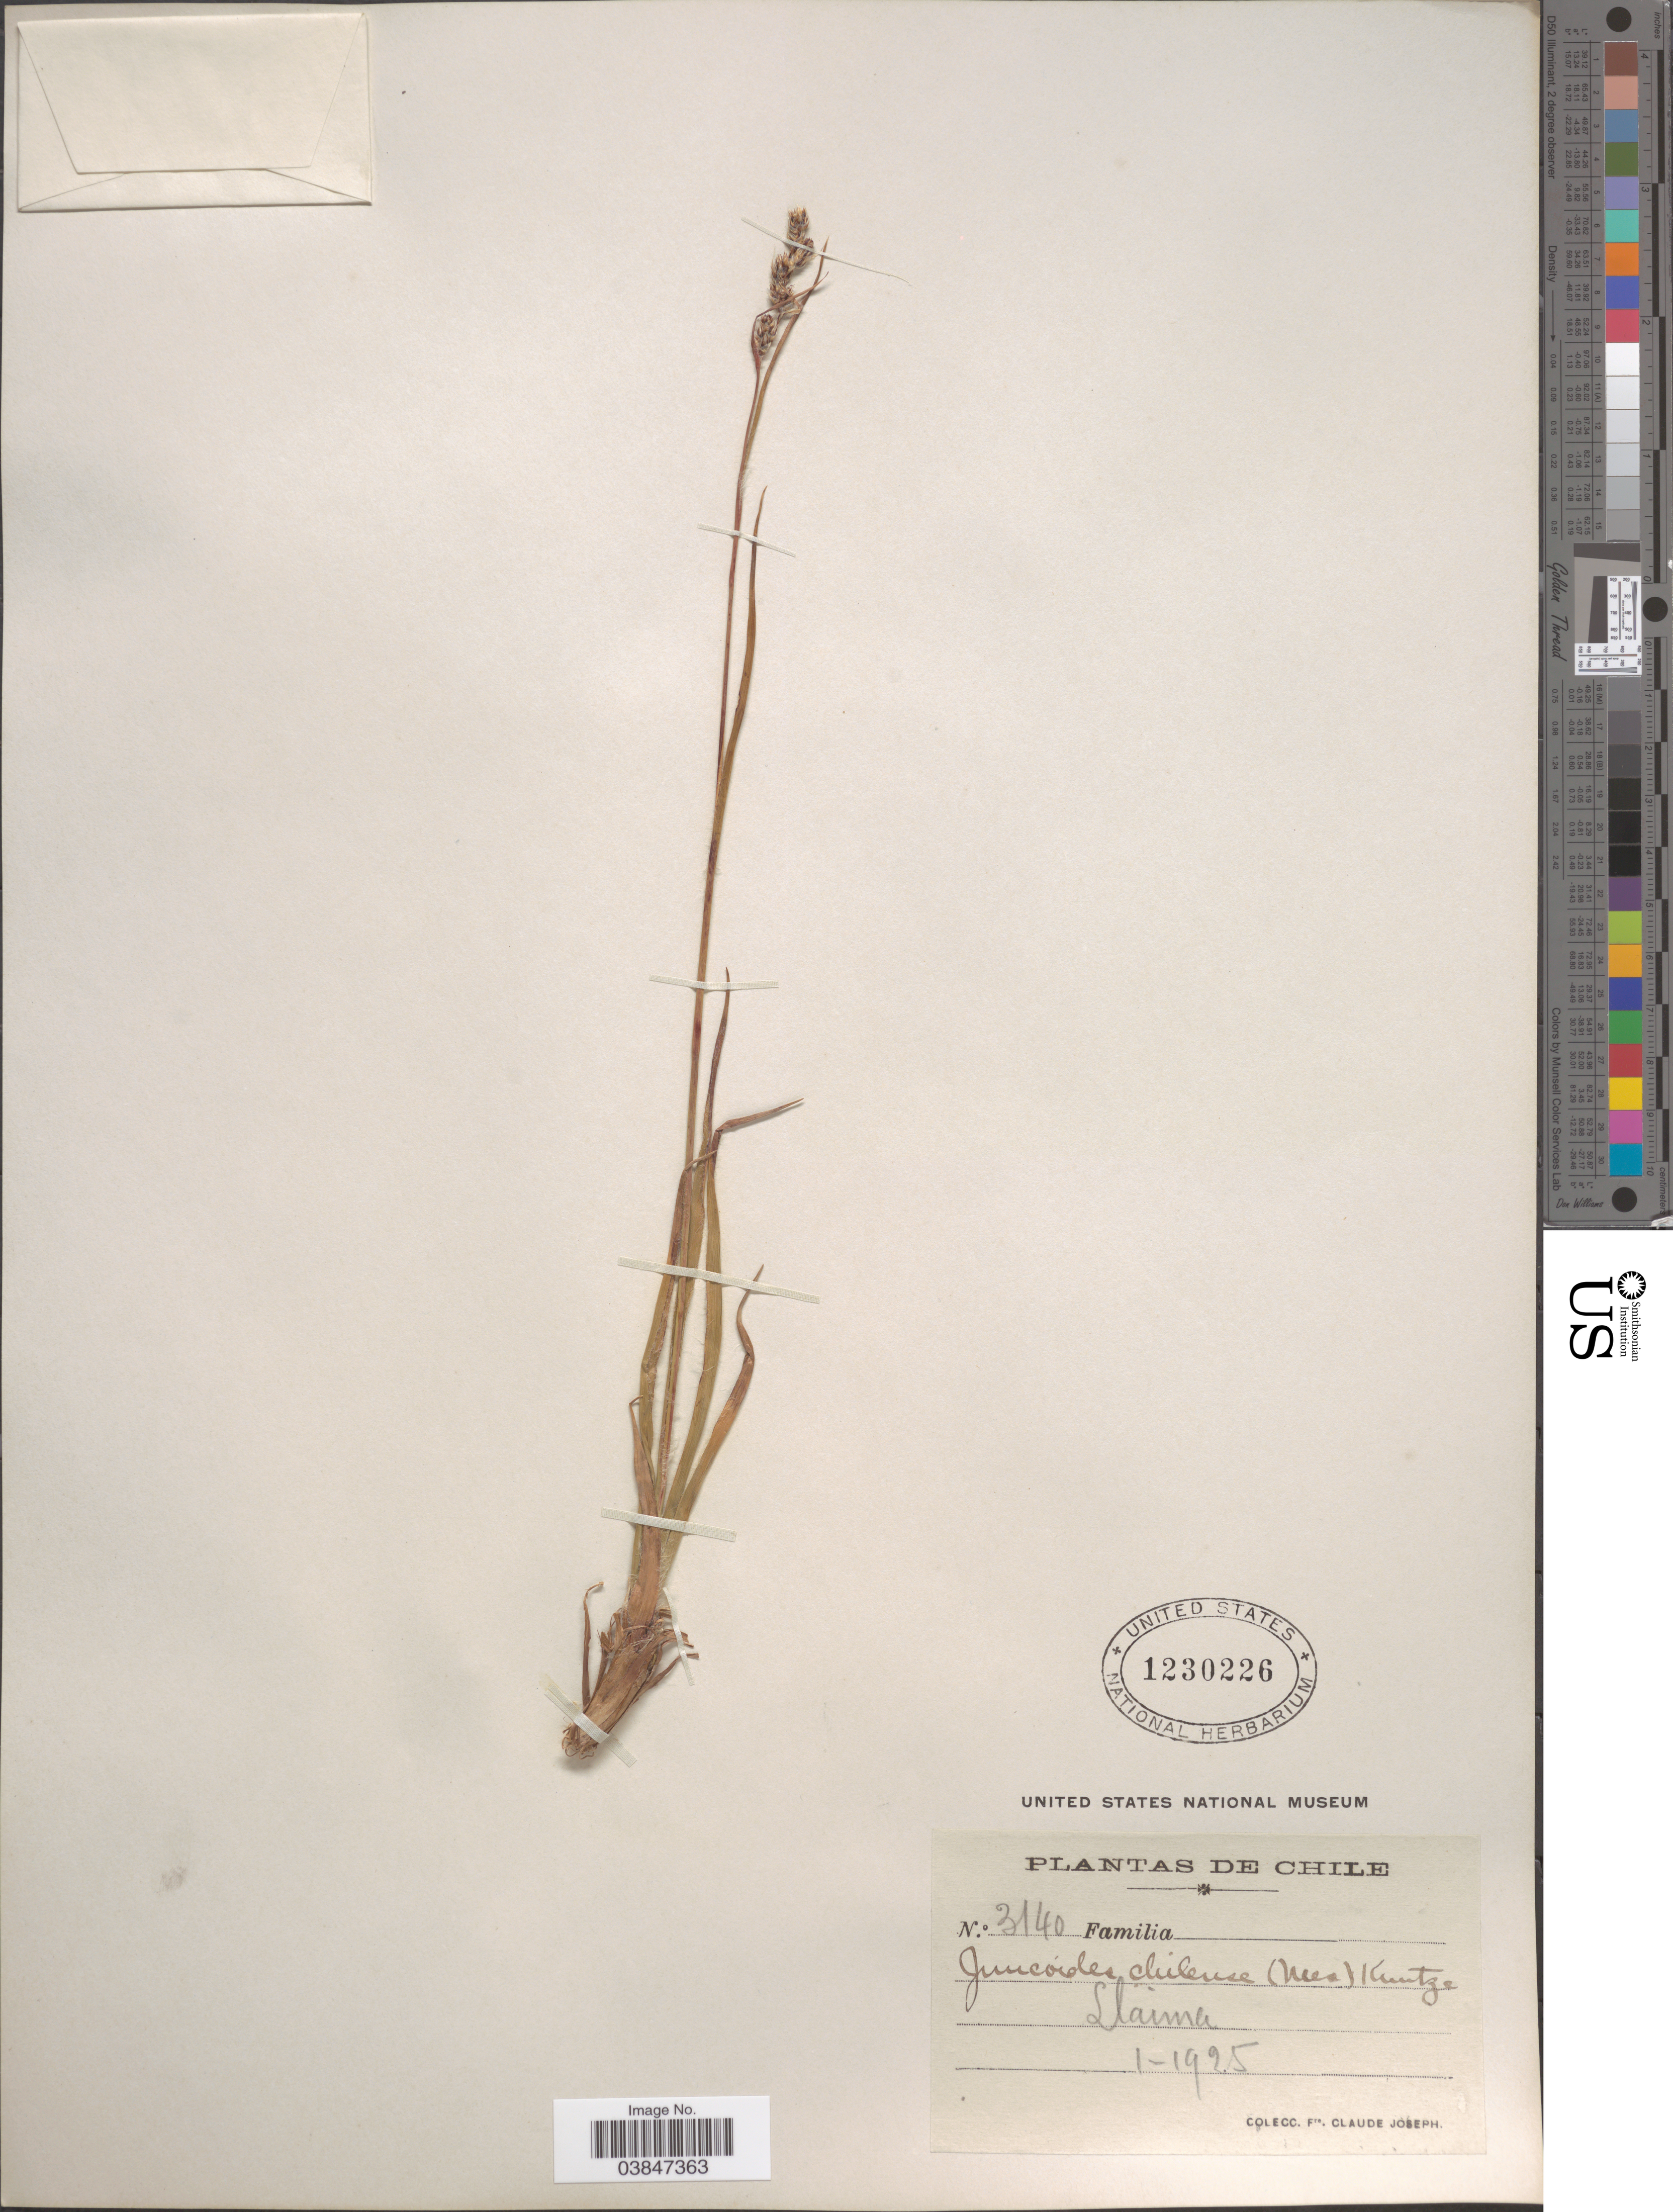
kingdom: Plantae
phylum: Tracheophyta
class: Liliopsida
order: Poales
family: Juncaceae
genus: Luzula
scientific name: Luzula chilensis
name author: Nees & Meyen ex Kunth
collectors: Bro. Claude-Joseph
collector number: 3140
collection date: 1925-01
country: Chile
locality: Llaima.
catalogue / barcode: US 1230226